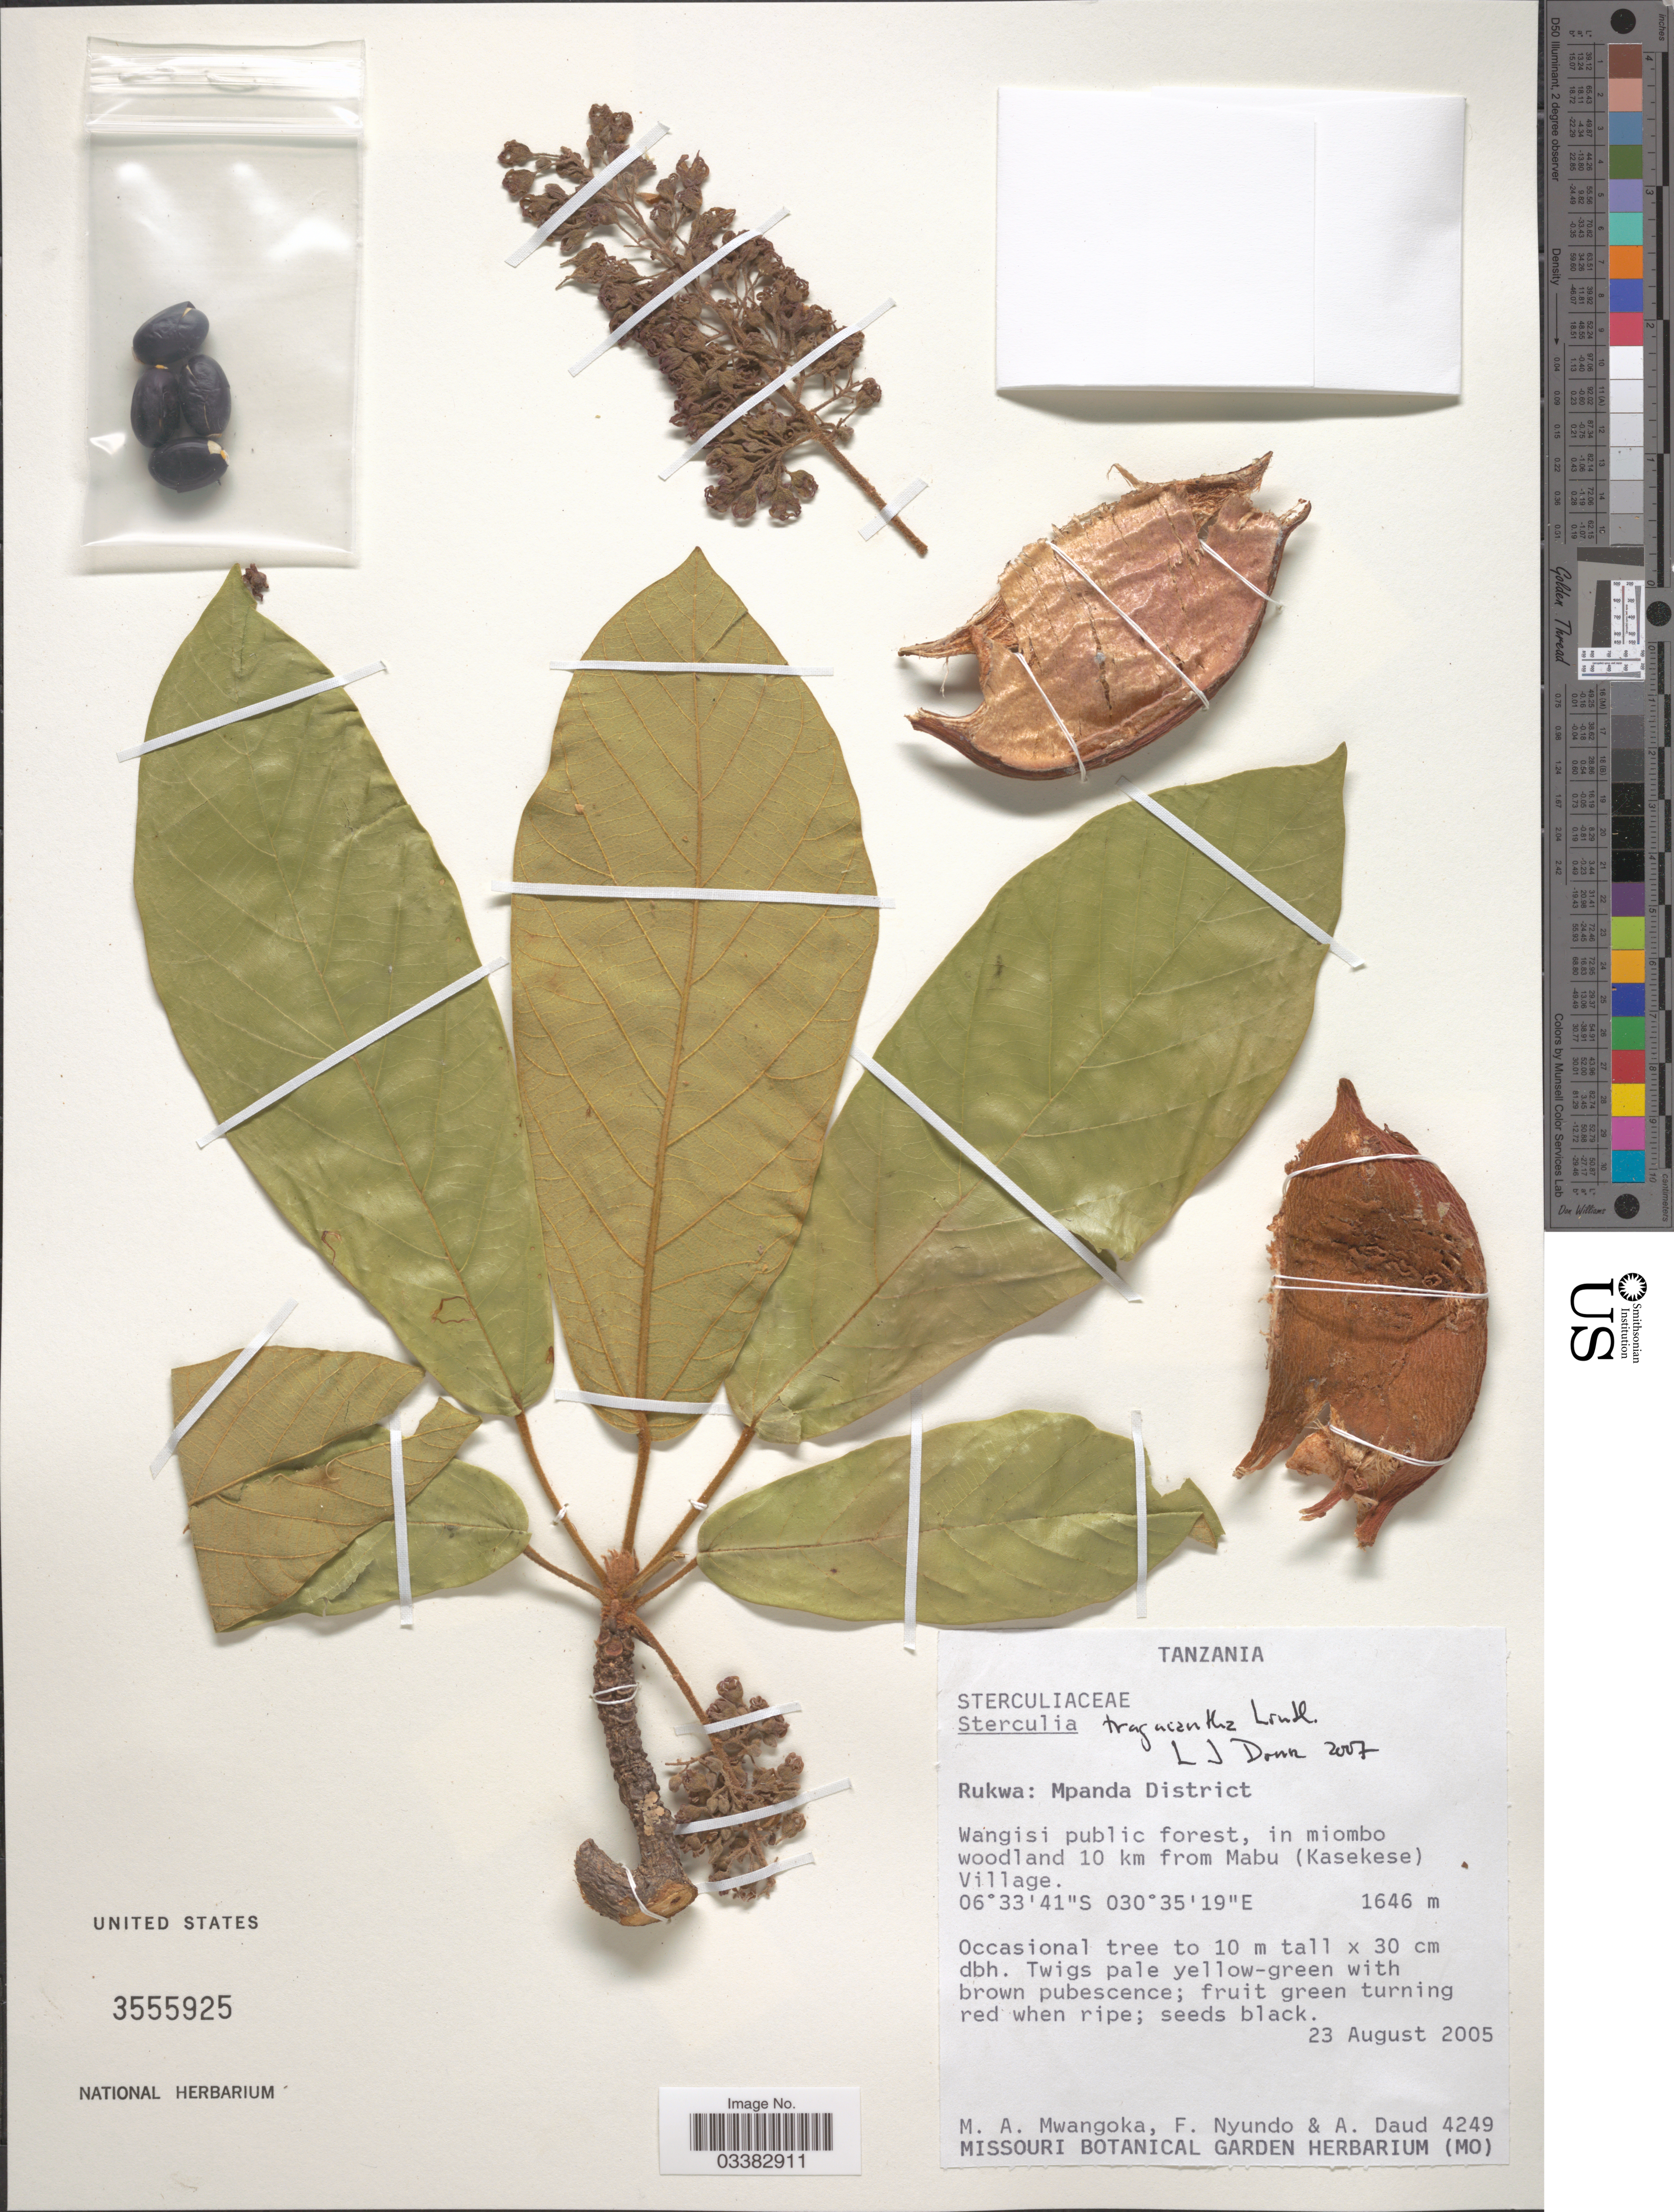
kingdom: Plantae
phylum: Tracheophyta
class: Magnoliopsida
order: Malvales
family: Malvaceae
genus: Sterculia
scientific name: Sterculia tragacantha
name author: Lindl.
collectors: M. A. Mwangoka, F. Nyundo & A. Daud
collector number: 4249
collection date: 2005-08-23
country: Tanzania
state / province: Rukwa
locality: Mpanda District. Wangisi public forest, in miombo woodland 10 km from Mabu (Kasekese) Village.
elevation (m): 1646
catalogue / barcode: US 3555925